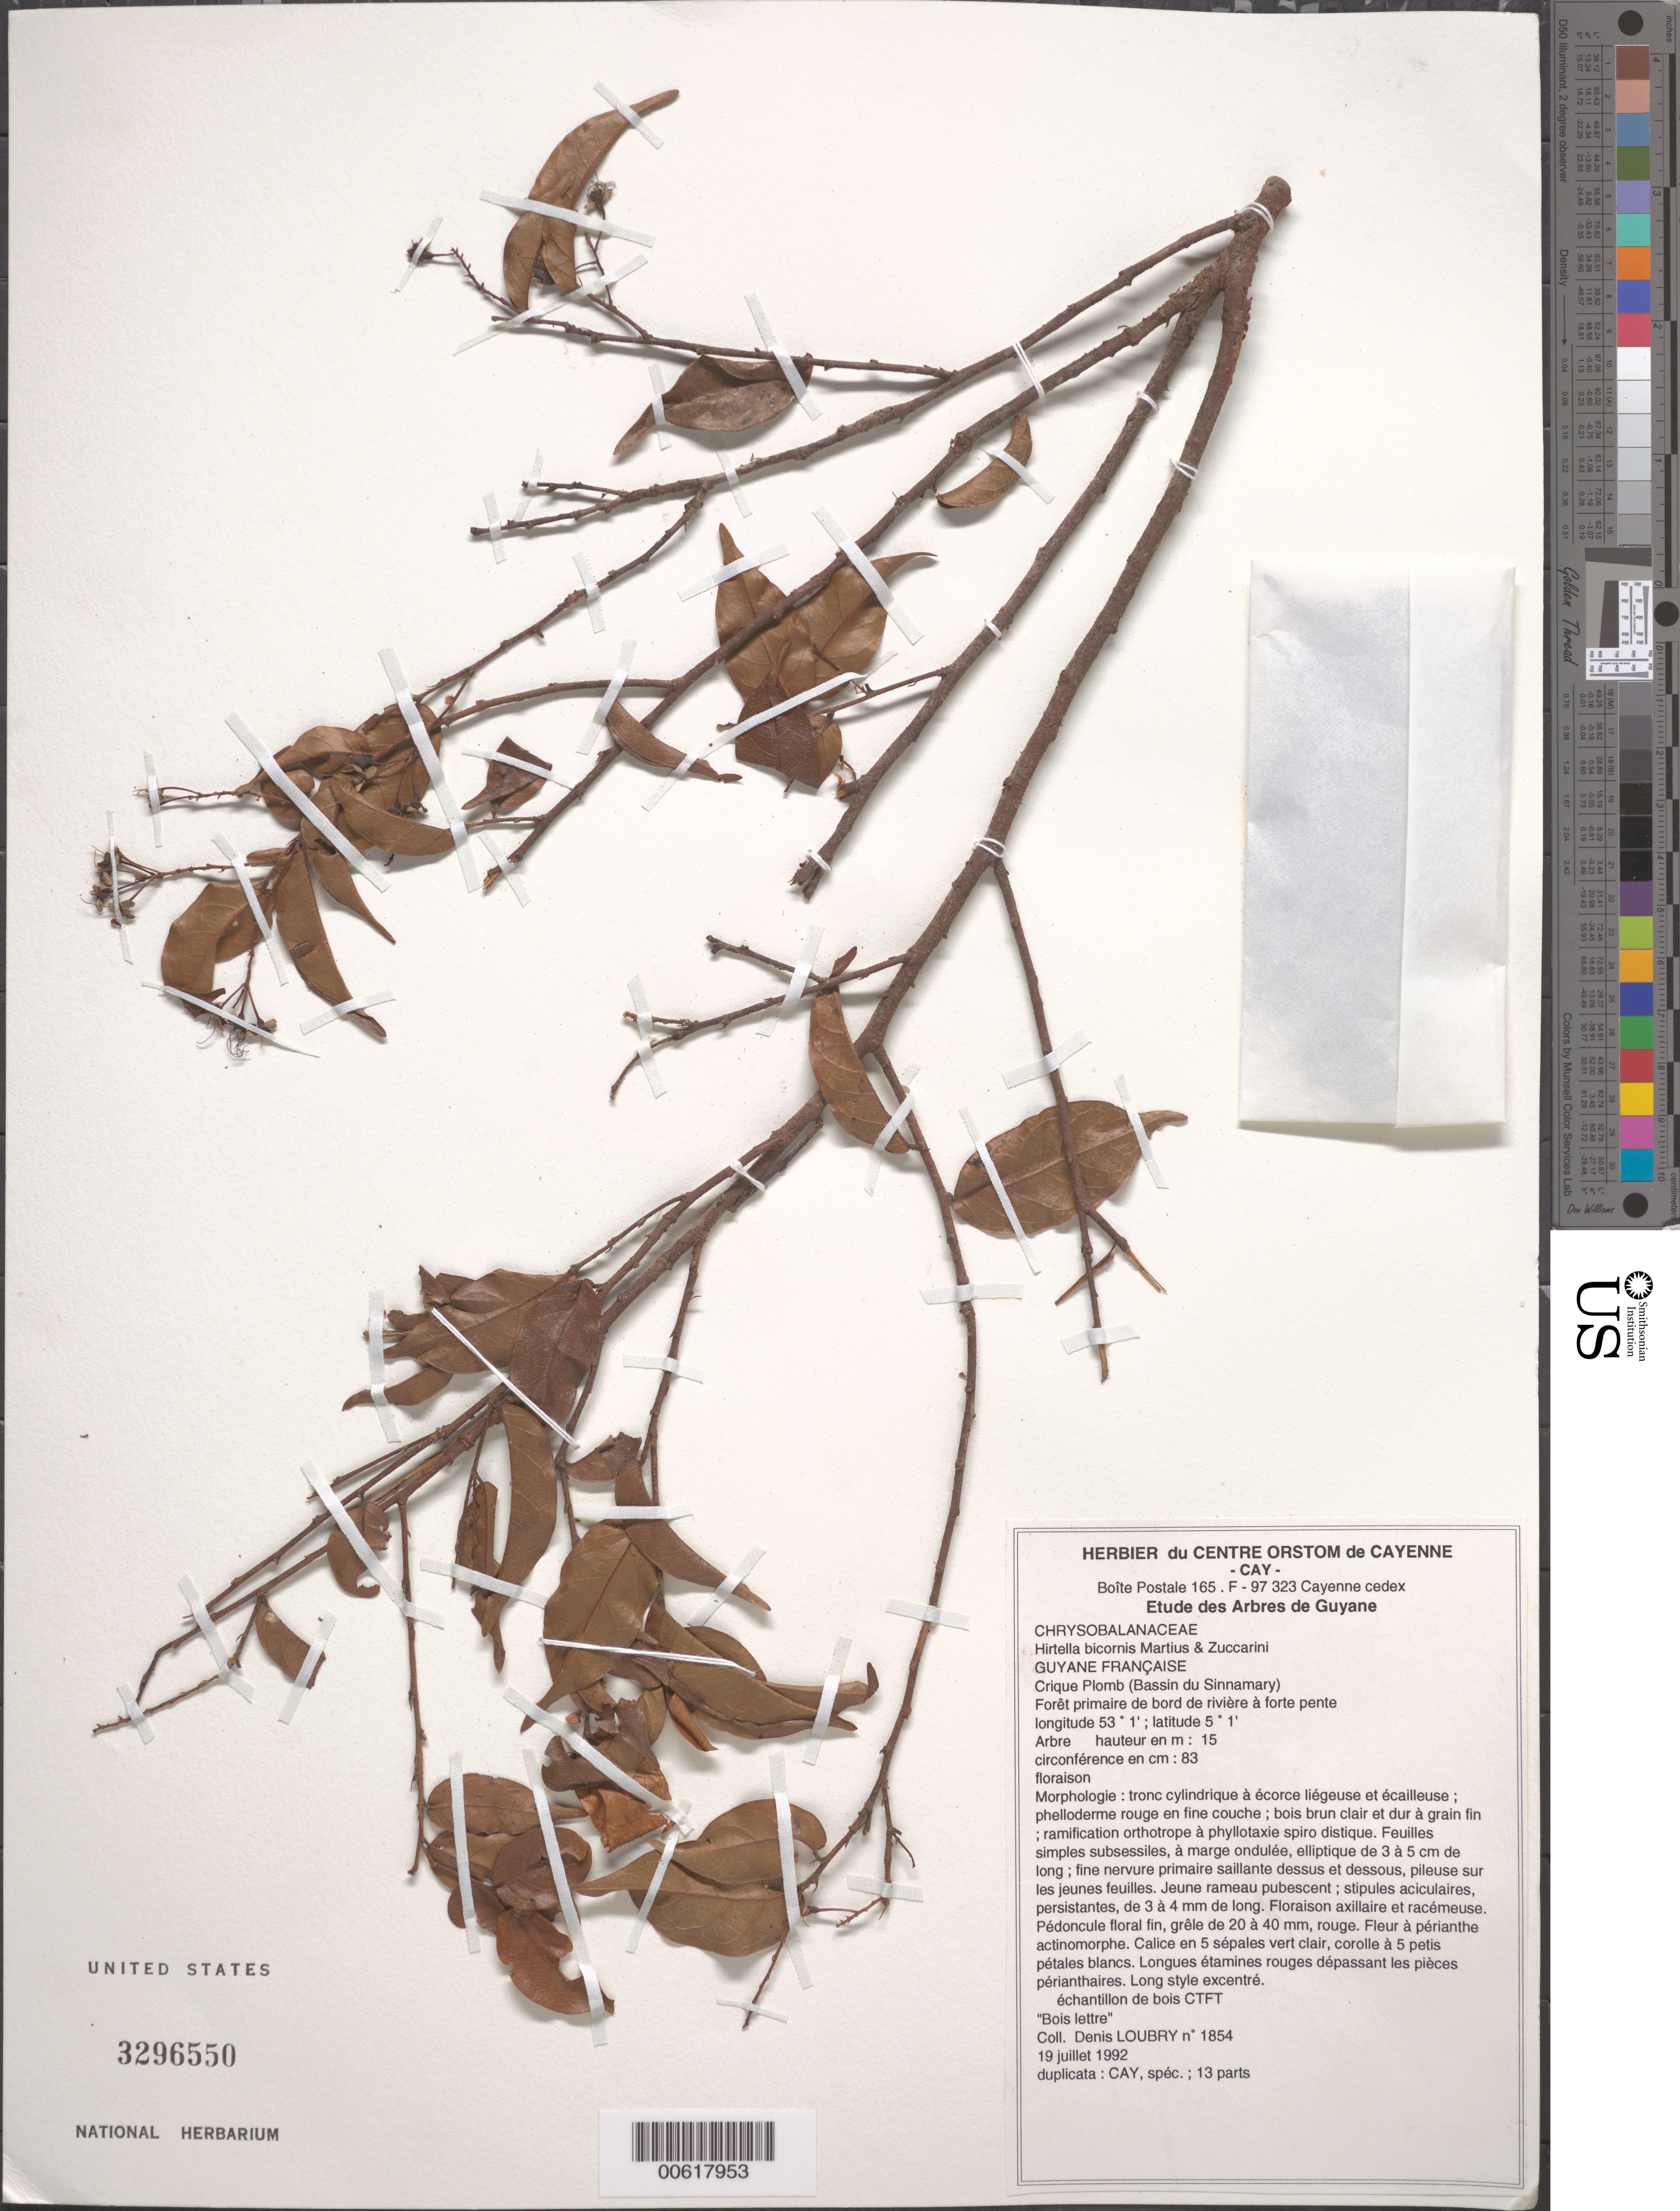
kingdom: Plantae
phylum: Tracheophyta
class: Magnoliopsida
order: Malpighiales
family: Chrysobalanaceae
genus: Hirtella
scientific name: Hirtella bicornis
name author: Mart. & Zucc.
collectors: D. Loubry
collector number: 1854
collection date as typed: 19-Jul-92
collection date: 1992-07-19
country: French Guiana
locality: Crique Plomb, Bassin du Sinnamary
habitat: Foret primaire de bord de riviere a forte pente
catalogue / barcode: US 3296550